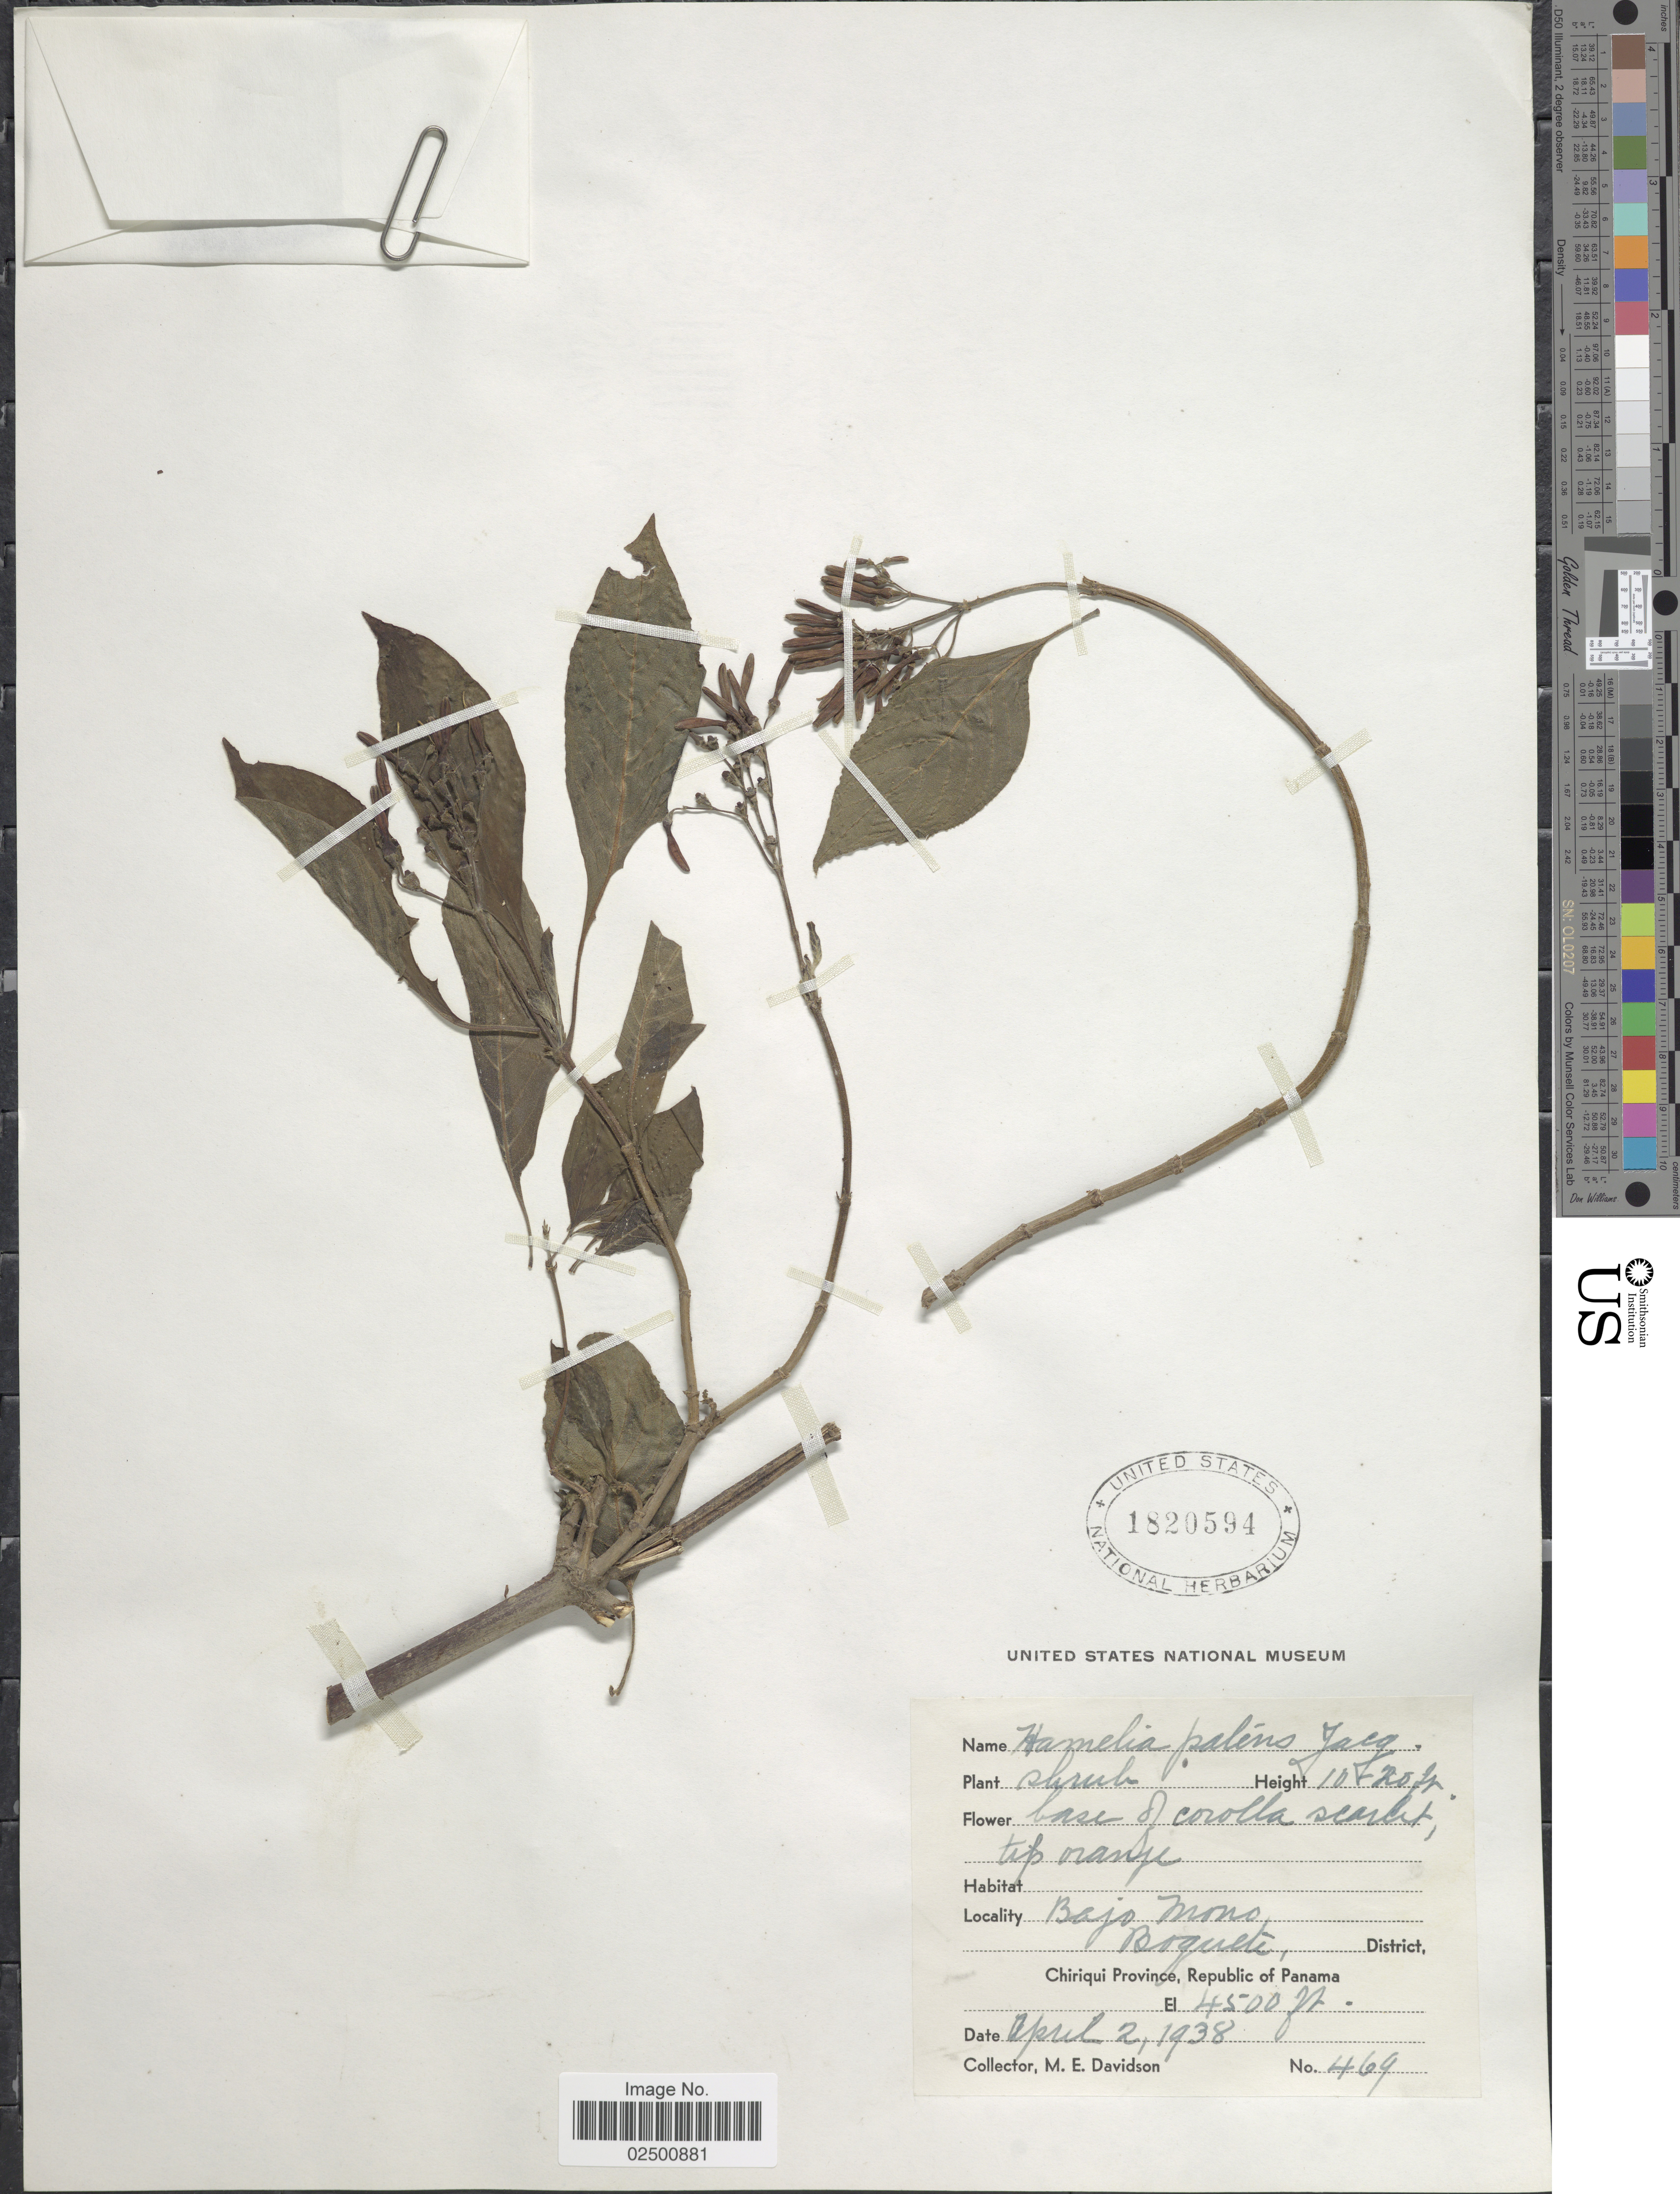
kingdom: Plantae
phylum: Tracheophyta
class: Magnoliopsida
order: Gentianales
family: Rubiaceae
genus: Hamelia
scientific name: Hamelia patens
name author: Jacq.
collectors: M. E. Davidson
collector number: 469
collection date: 1938-04-02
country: Panama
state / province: Chiriqui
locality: Bajo Mono, Boquete District, Chiriqui Province, Republic of Panama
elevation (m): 1372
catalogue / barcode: US 1820594